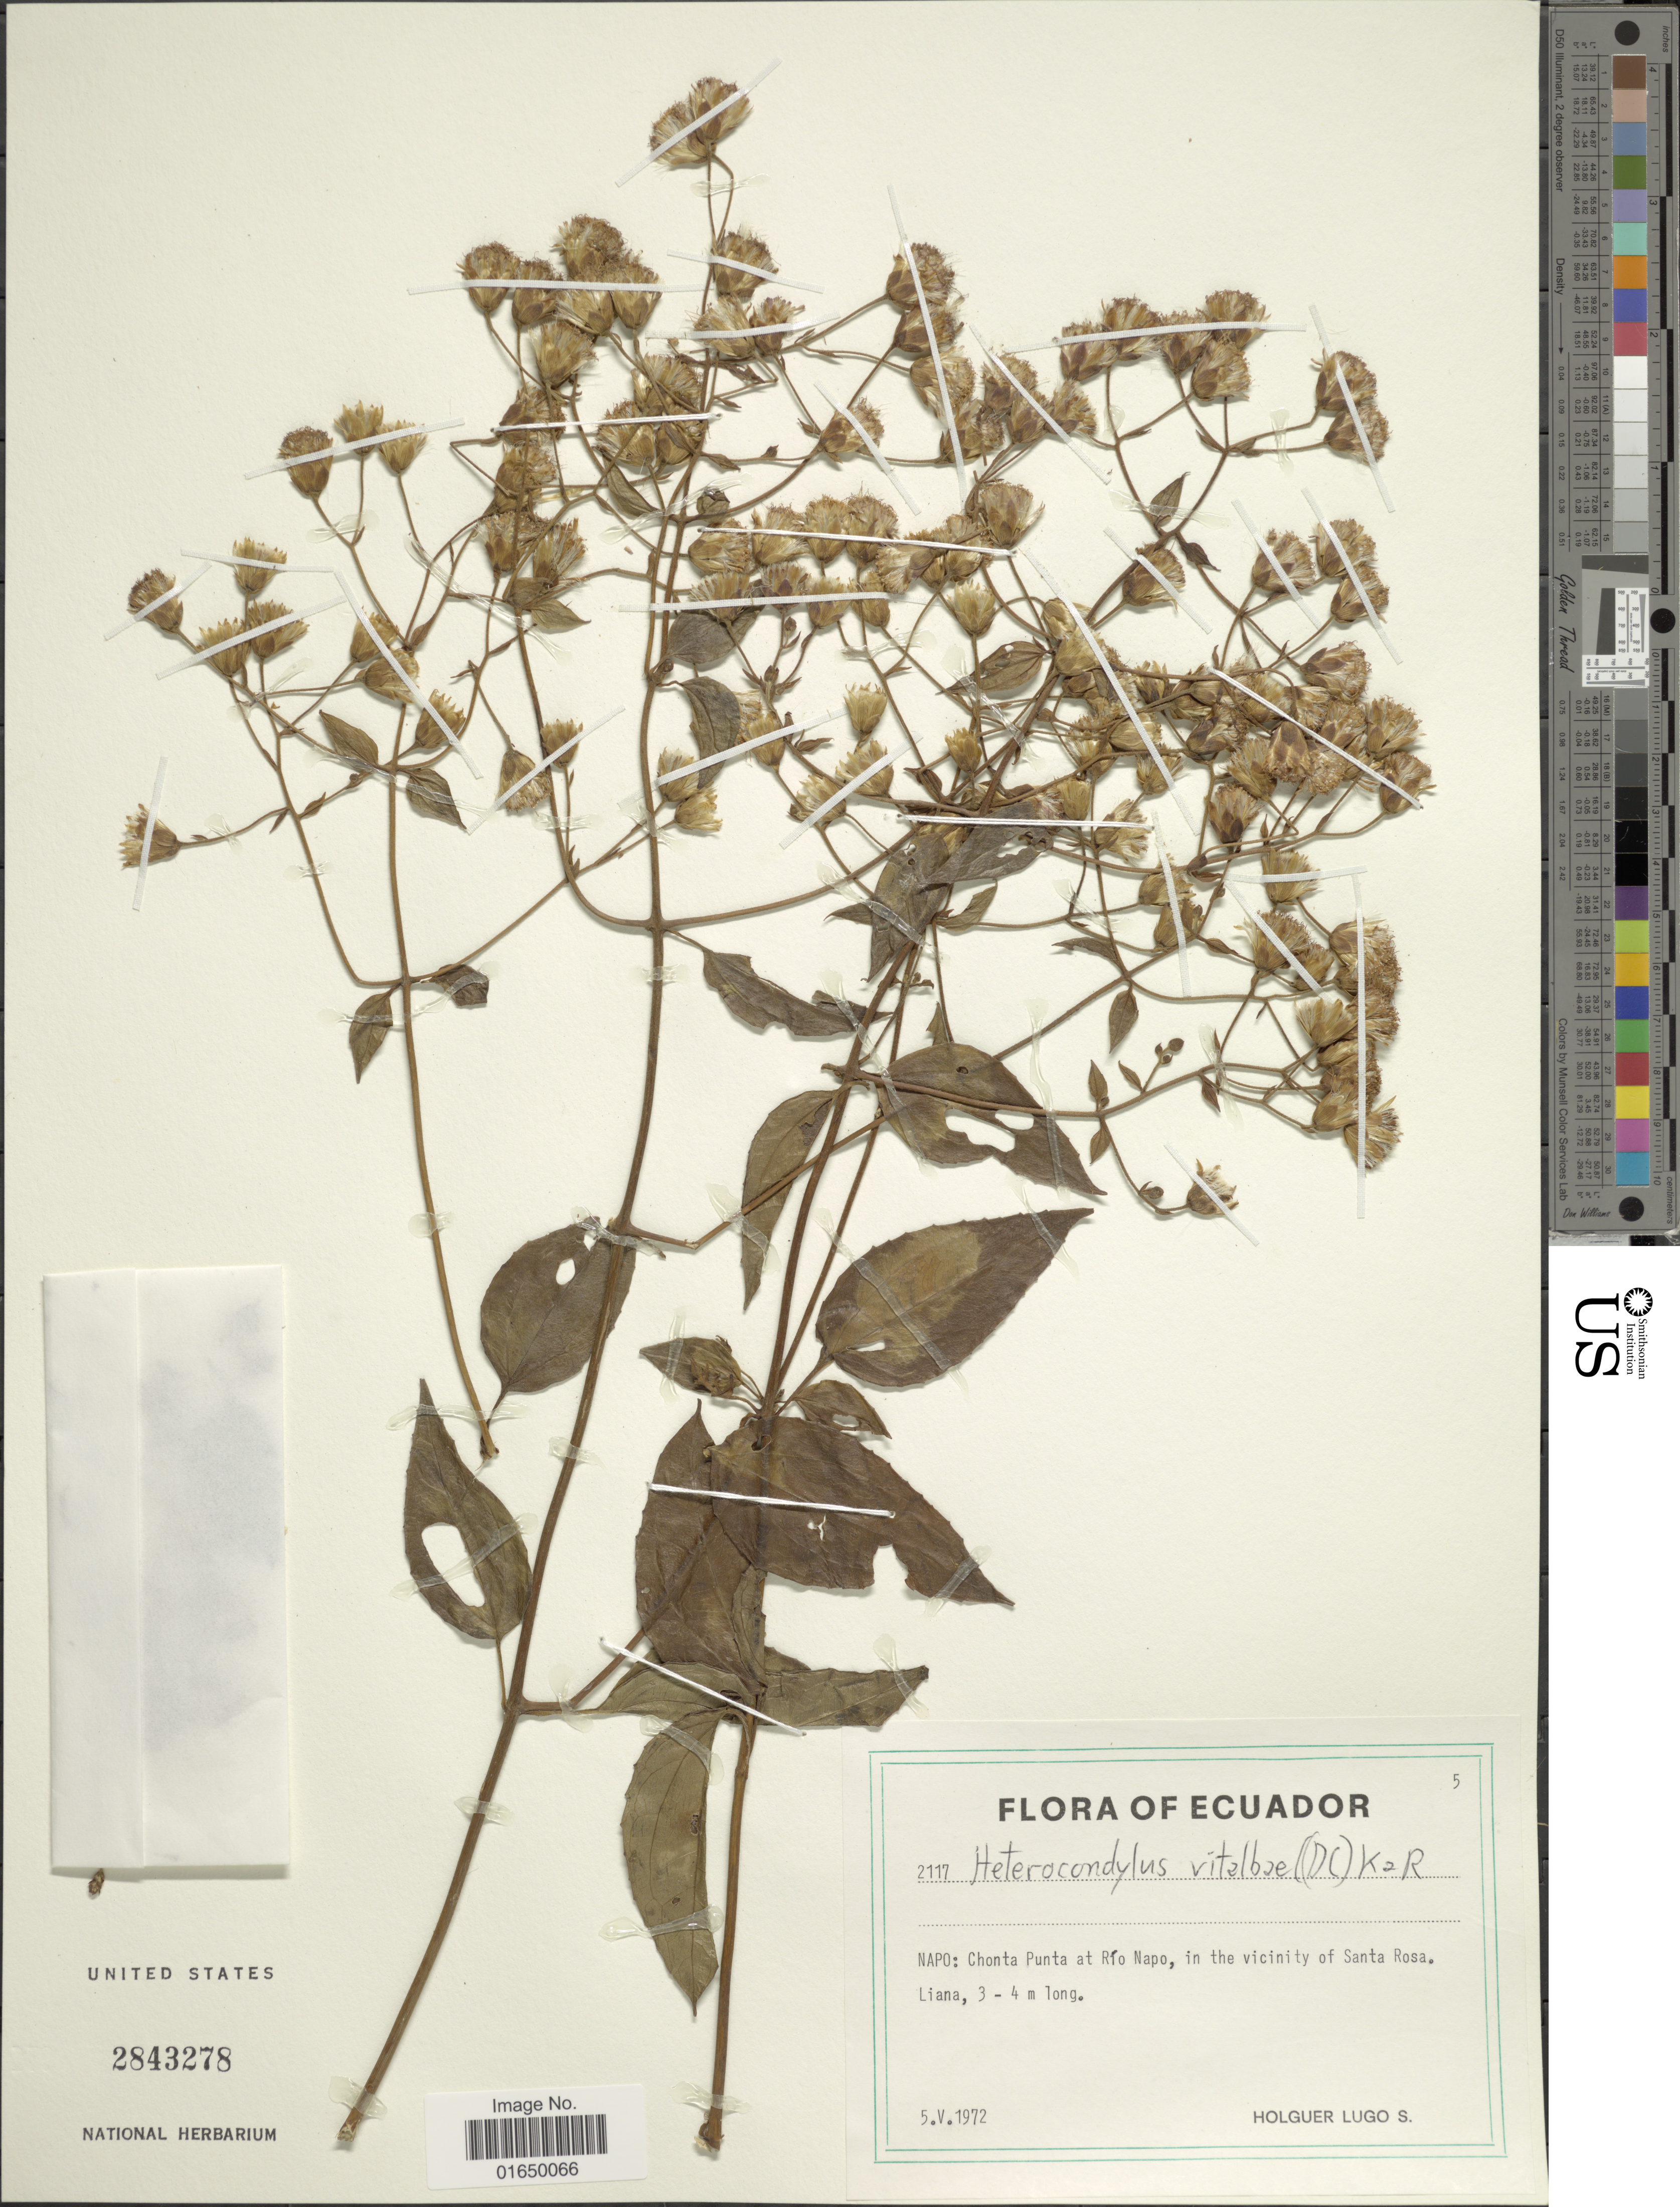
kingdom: Plantae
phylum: Tracheophyta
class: Magnoliopsida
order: Asterales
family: Asteraceae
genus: Heterocondylus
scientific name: Heterocondylus vitalbae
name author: (DC.) R.M. King & H. Rob.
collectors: H. Lugo S.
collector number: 2117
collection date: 1972-05-05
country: Ecuador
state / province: Napo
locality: Chonta Punta at Río Napo, in the vicinity of Santa Rosa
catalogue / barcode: US 2843278